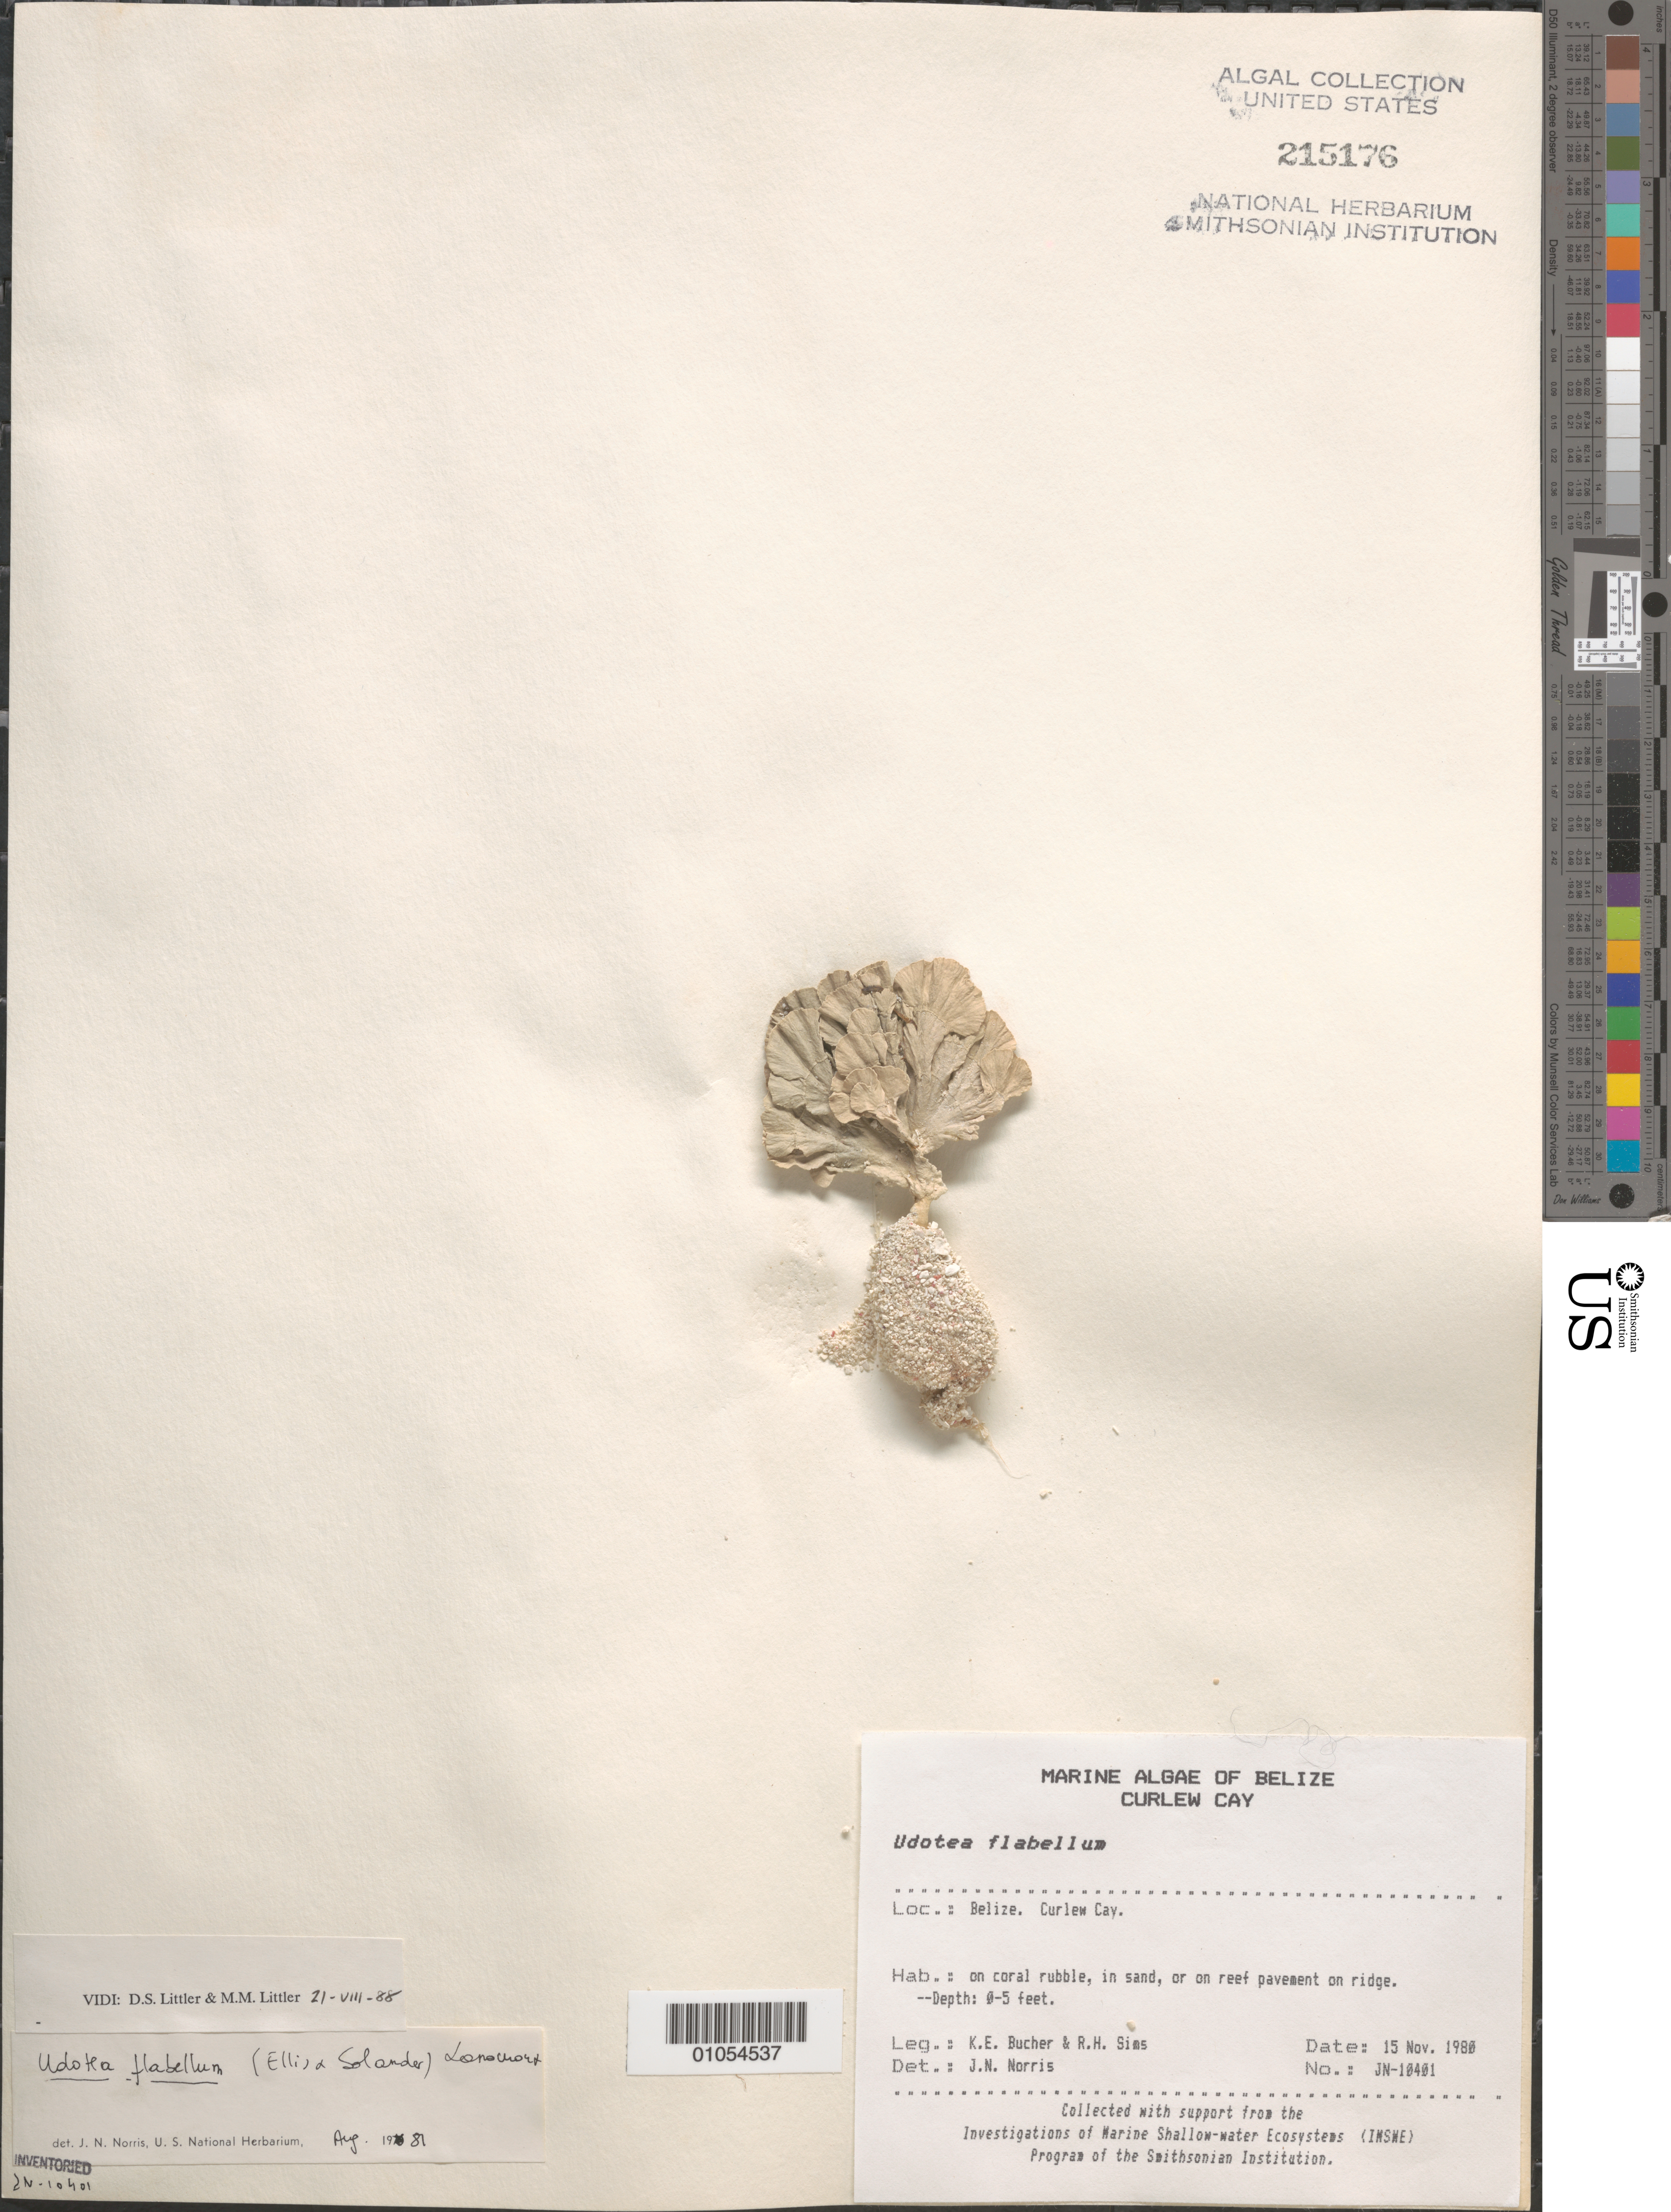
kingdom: Plantae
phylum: Chlorophyta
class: Ulvophyceae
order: Bryopsidales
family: Udoteaceae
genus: Udotea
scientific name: Udotea flabellum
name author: (J. Ellis & Sol.) M. Howe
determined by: Norris, James N.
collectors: K. E. Bucher & R. H. Sims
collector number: JN-10401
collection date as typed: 15 Nov 1980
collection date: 1980-11-15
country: Belize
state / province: Stann Creek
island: Curlew Cay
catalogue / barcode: US 215176